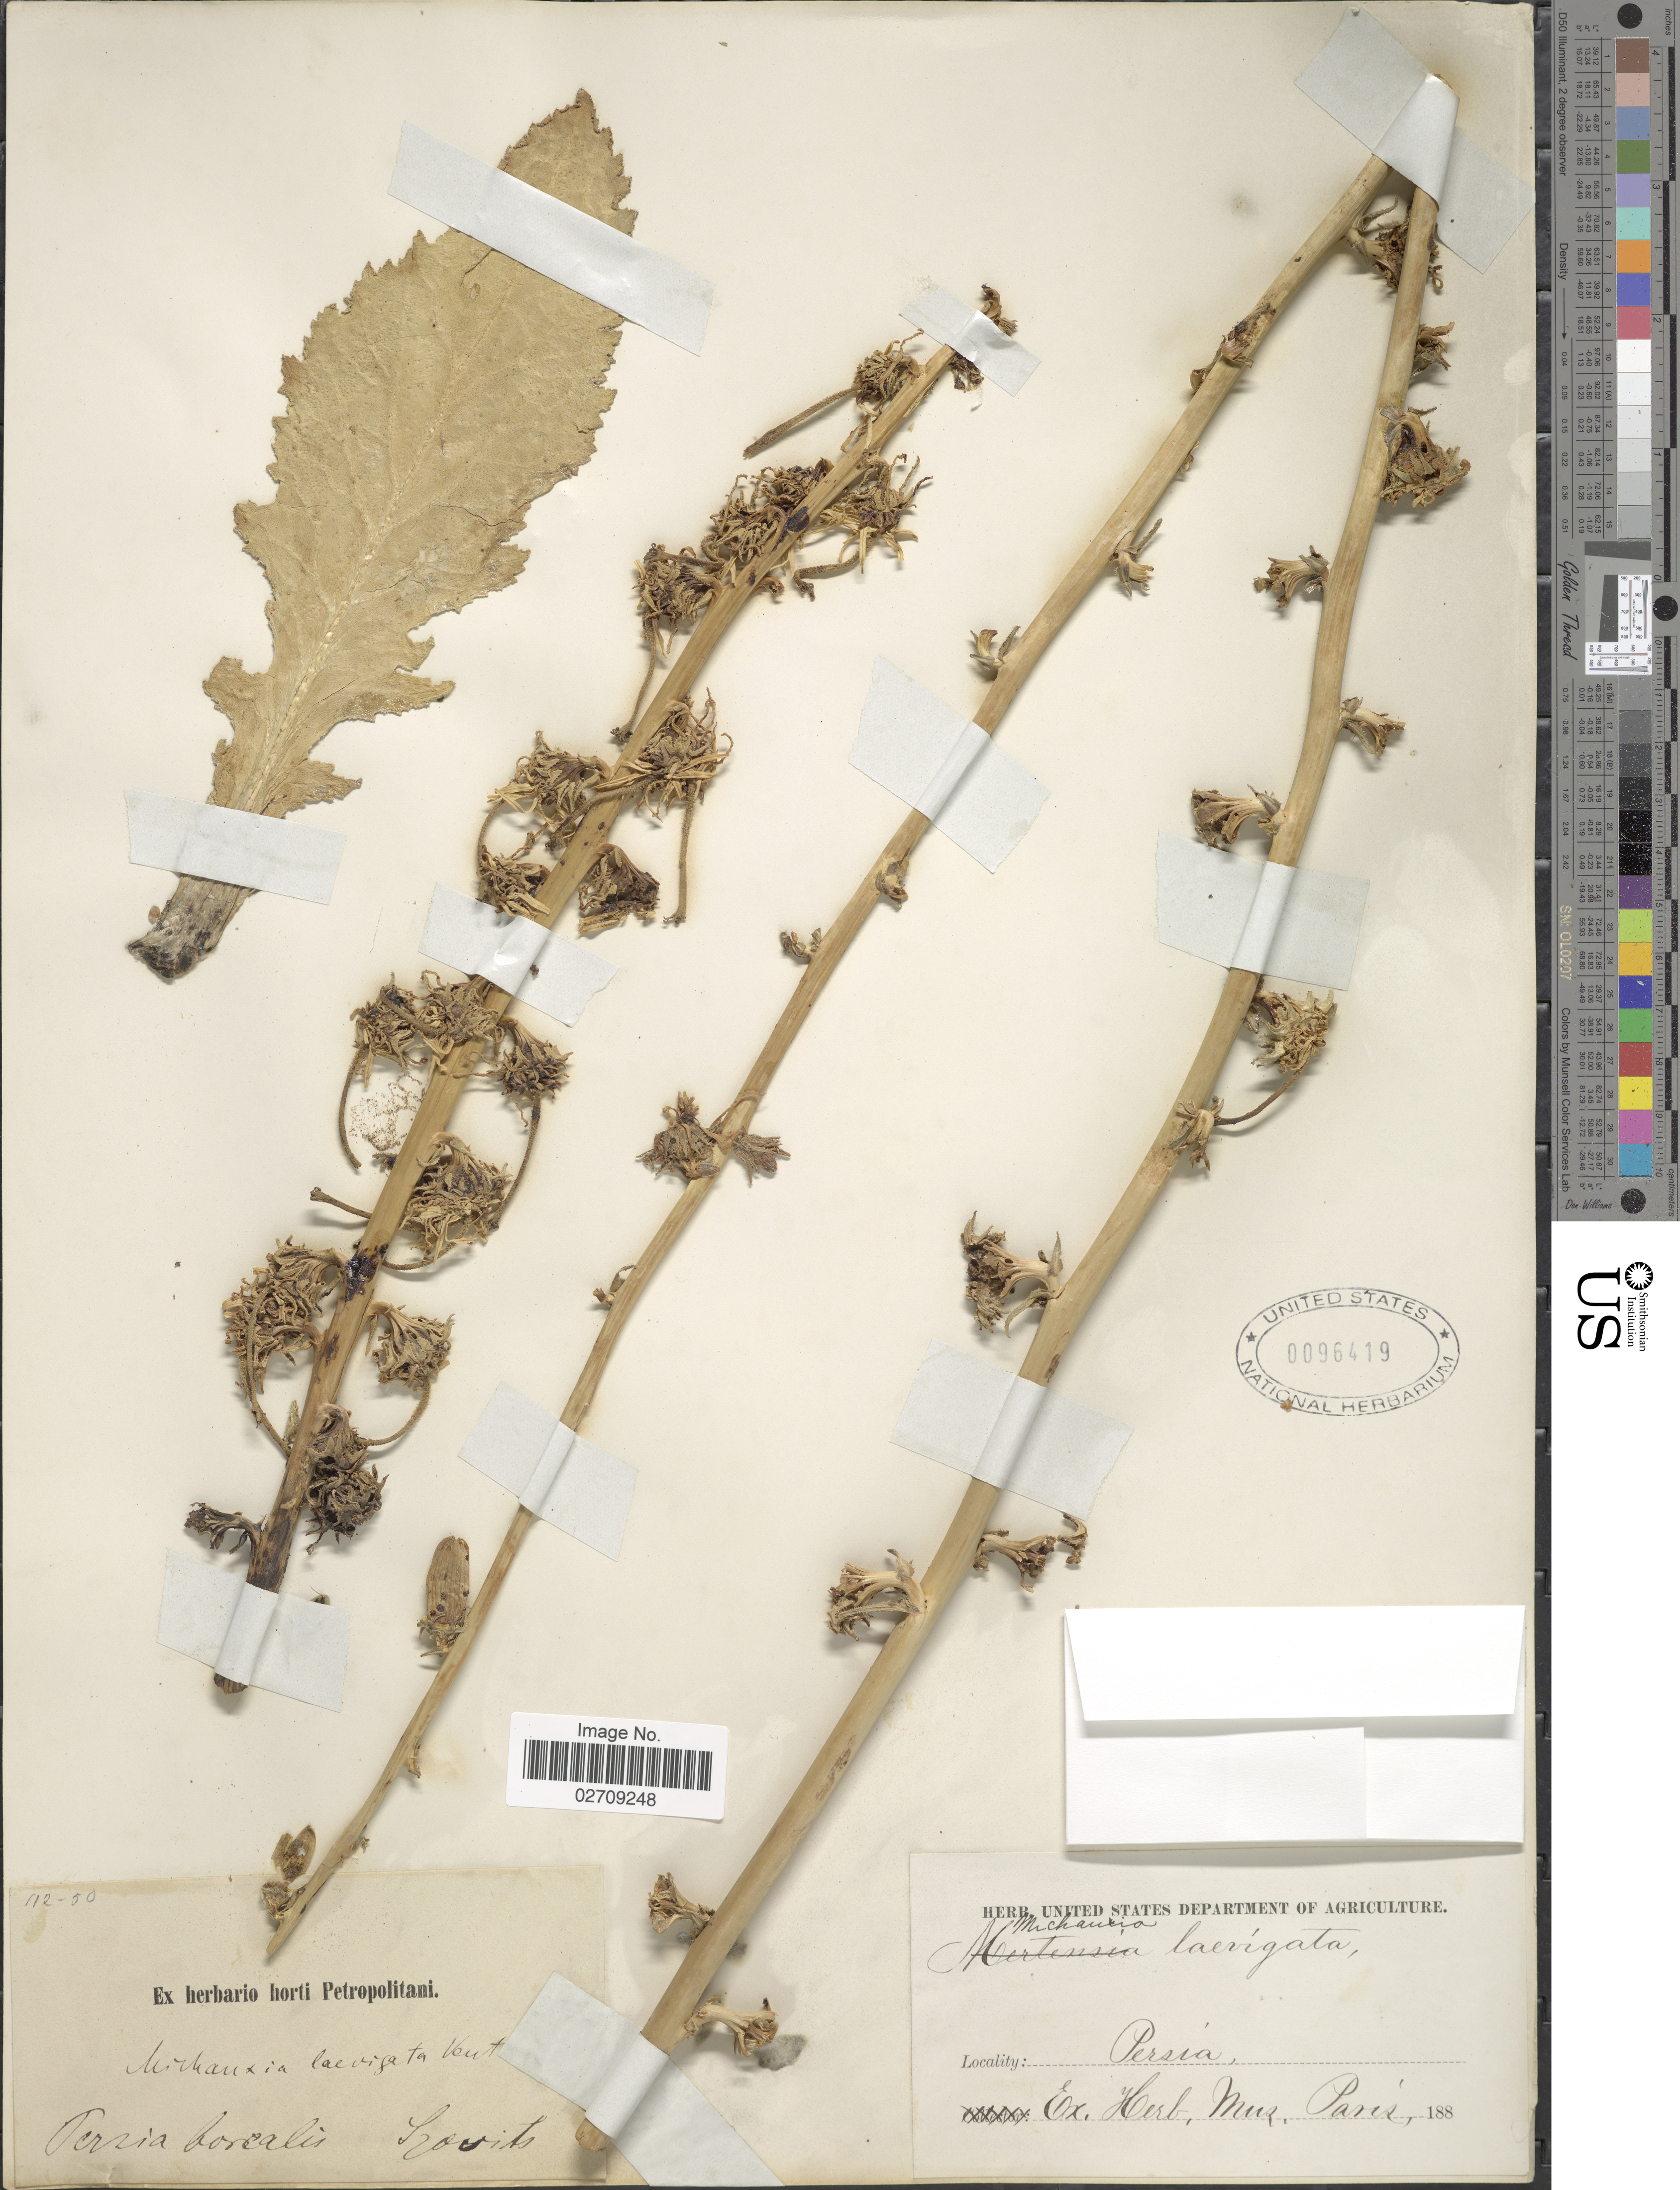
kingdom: Plantae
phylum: Tracheophyta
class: Magnoliopsida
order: Asterales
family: Campanulaceae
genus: Michauxia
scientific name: Michauxia laevigata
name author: Vent.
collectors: Szovits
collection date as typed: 188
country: Iran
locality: Persia borealis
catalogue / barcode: US 96419